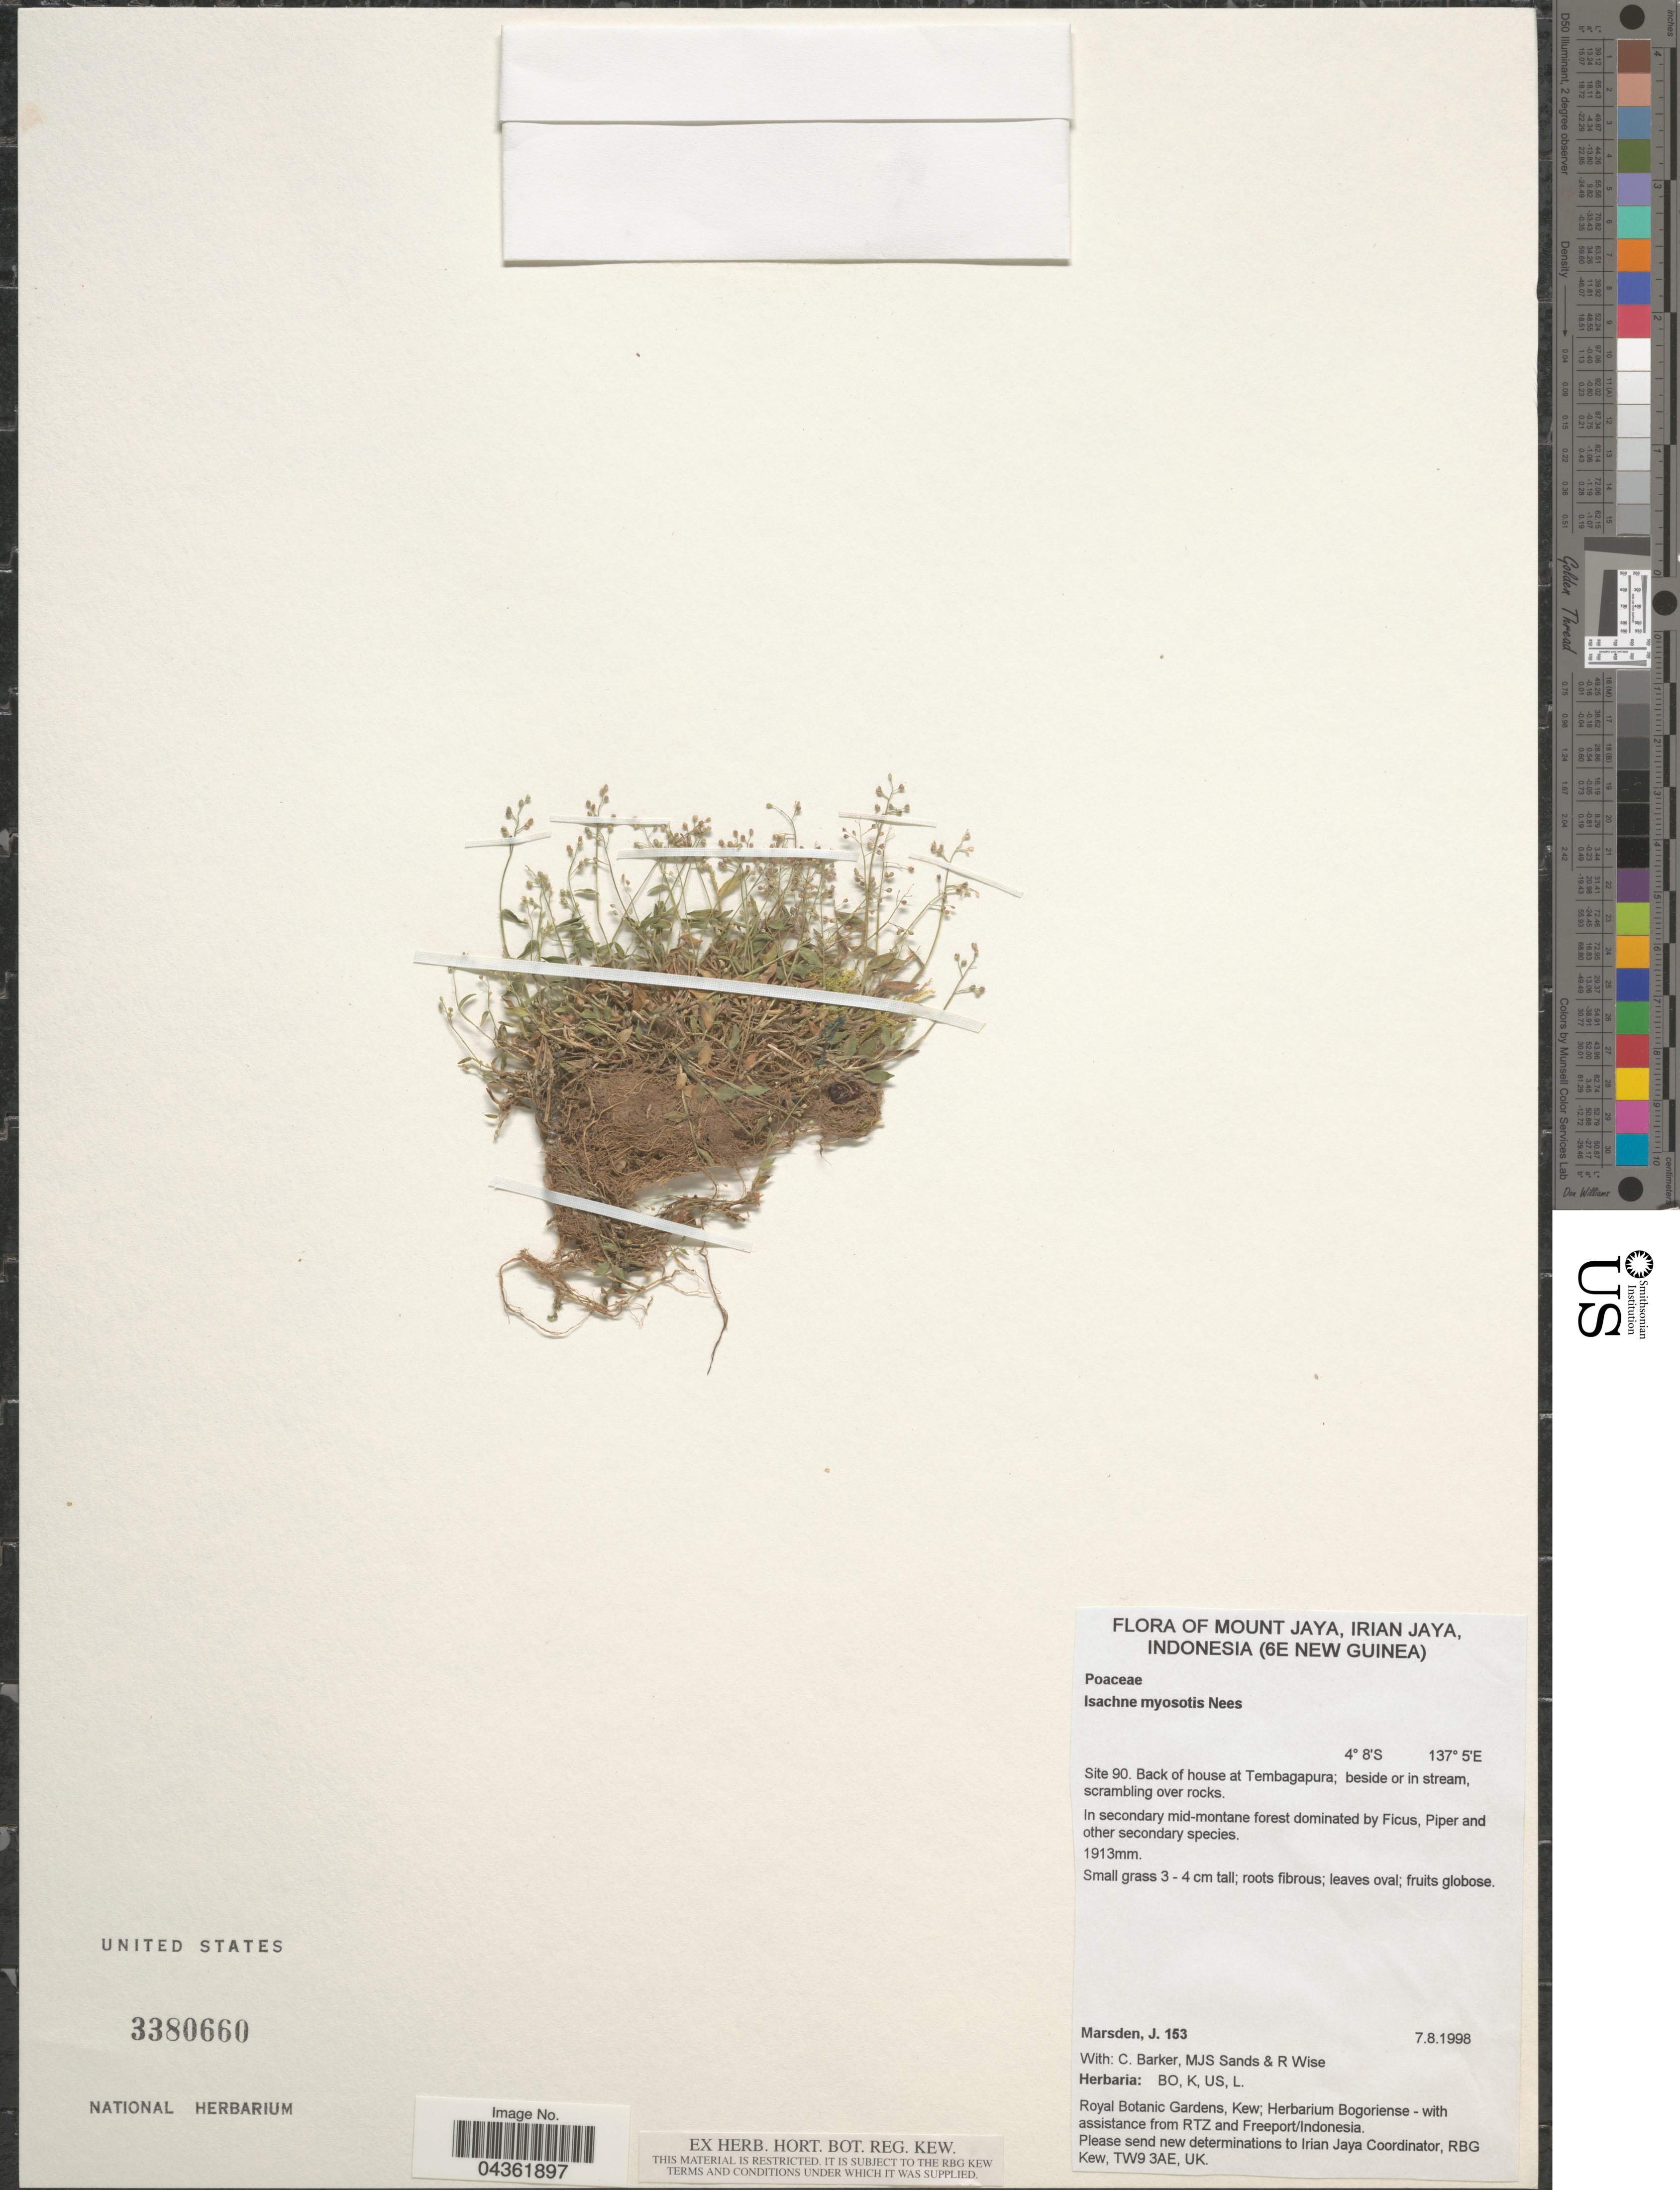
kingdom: Plantae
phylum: Tracheophyta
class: Liliopsida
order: Poales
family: Poaceae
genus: Isachne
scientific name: Isachne myosotis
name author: Nees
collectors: J. Marsden, C. F. Barker, M. Sands & R. Wise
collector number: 153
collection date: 1998-08-07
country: Indonesia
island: New Guinea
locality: Mount Jaya, Irian Jaya, (6E New Guinea). Site 90. Back of house at Tembagapura; beside or in stream, scrambling over rocks.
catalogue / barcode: US 3380660